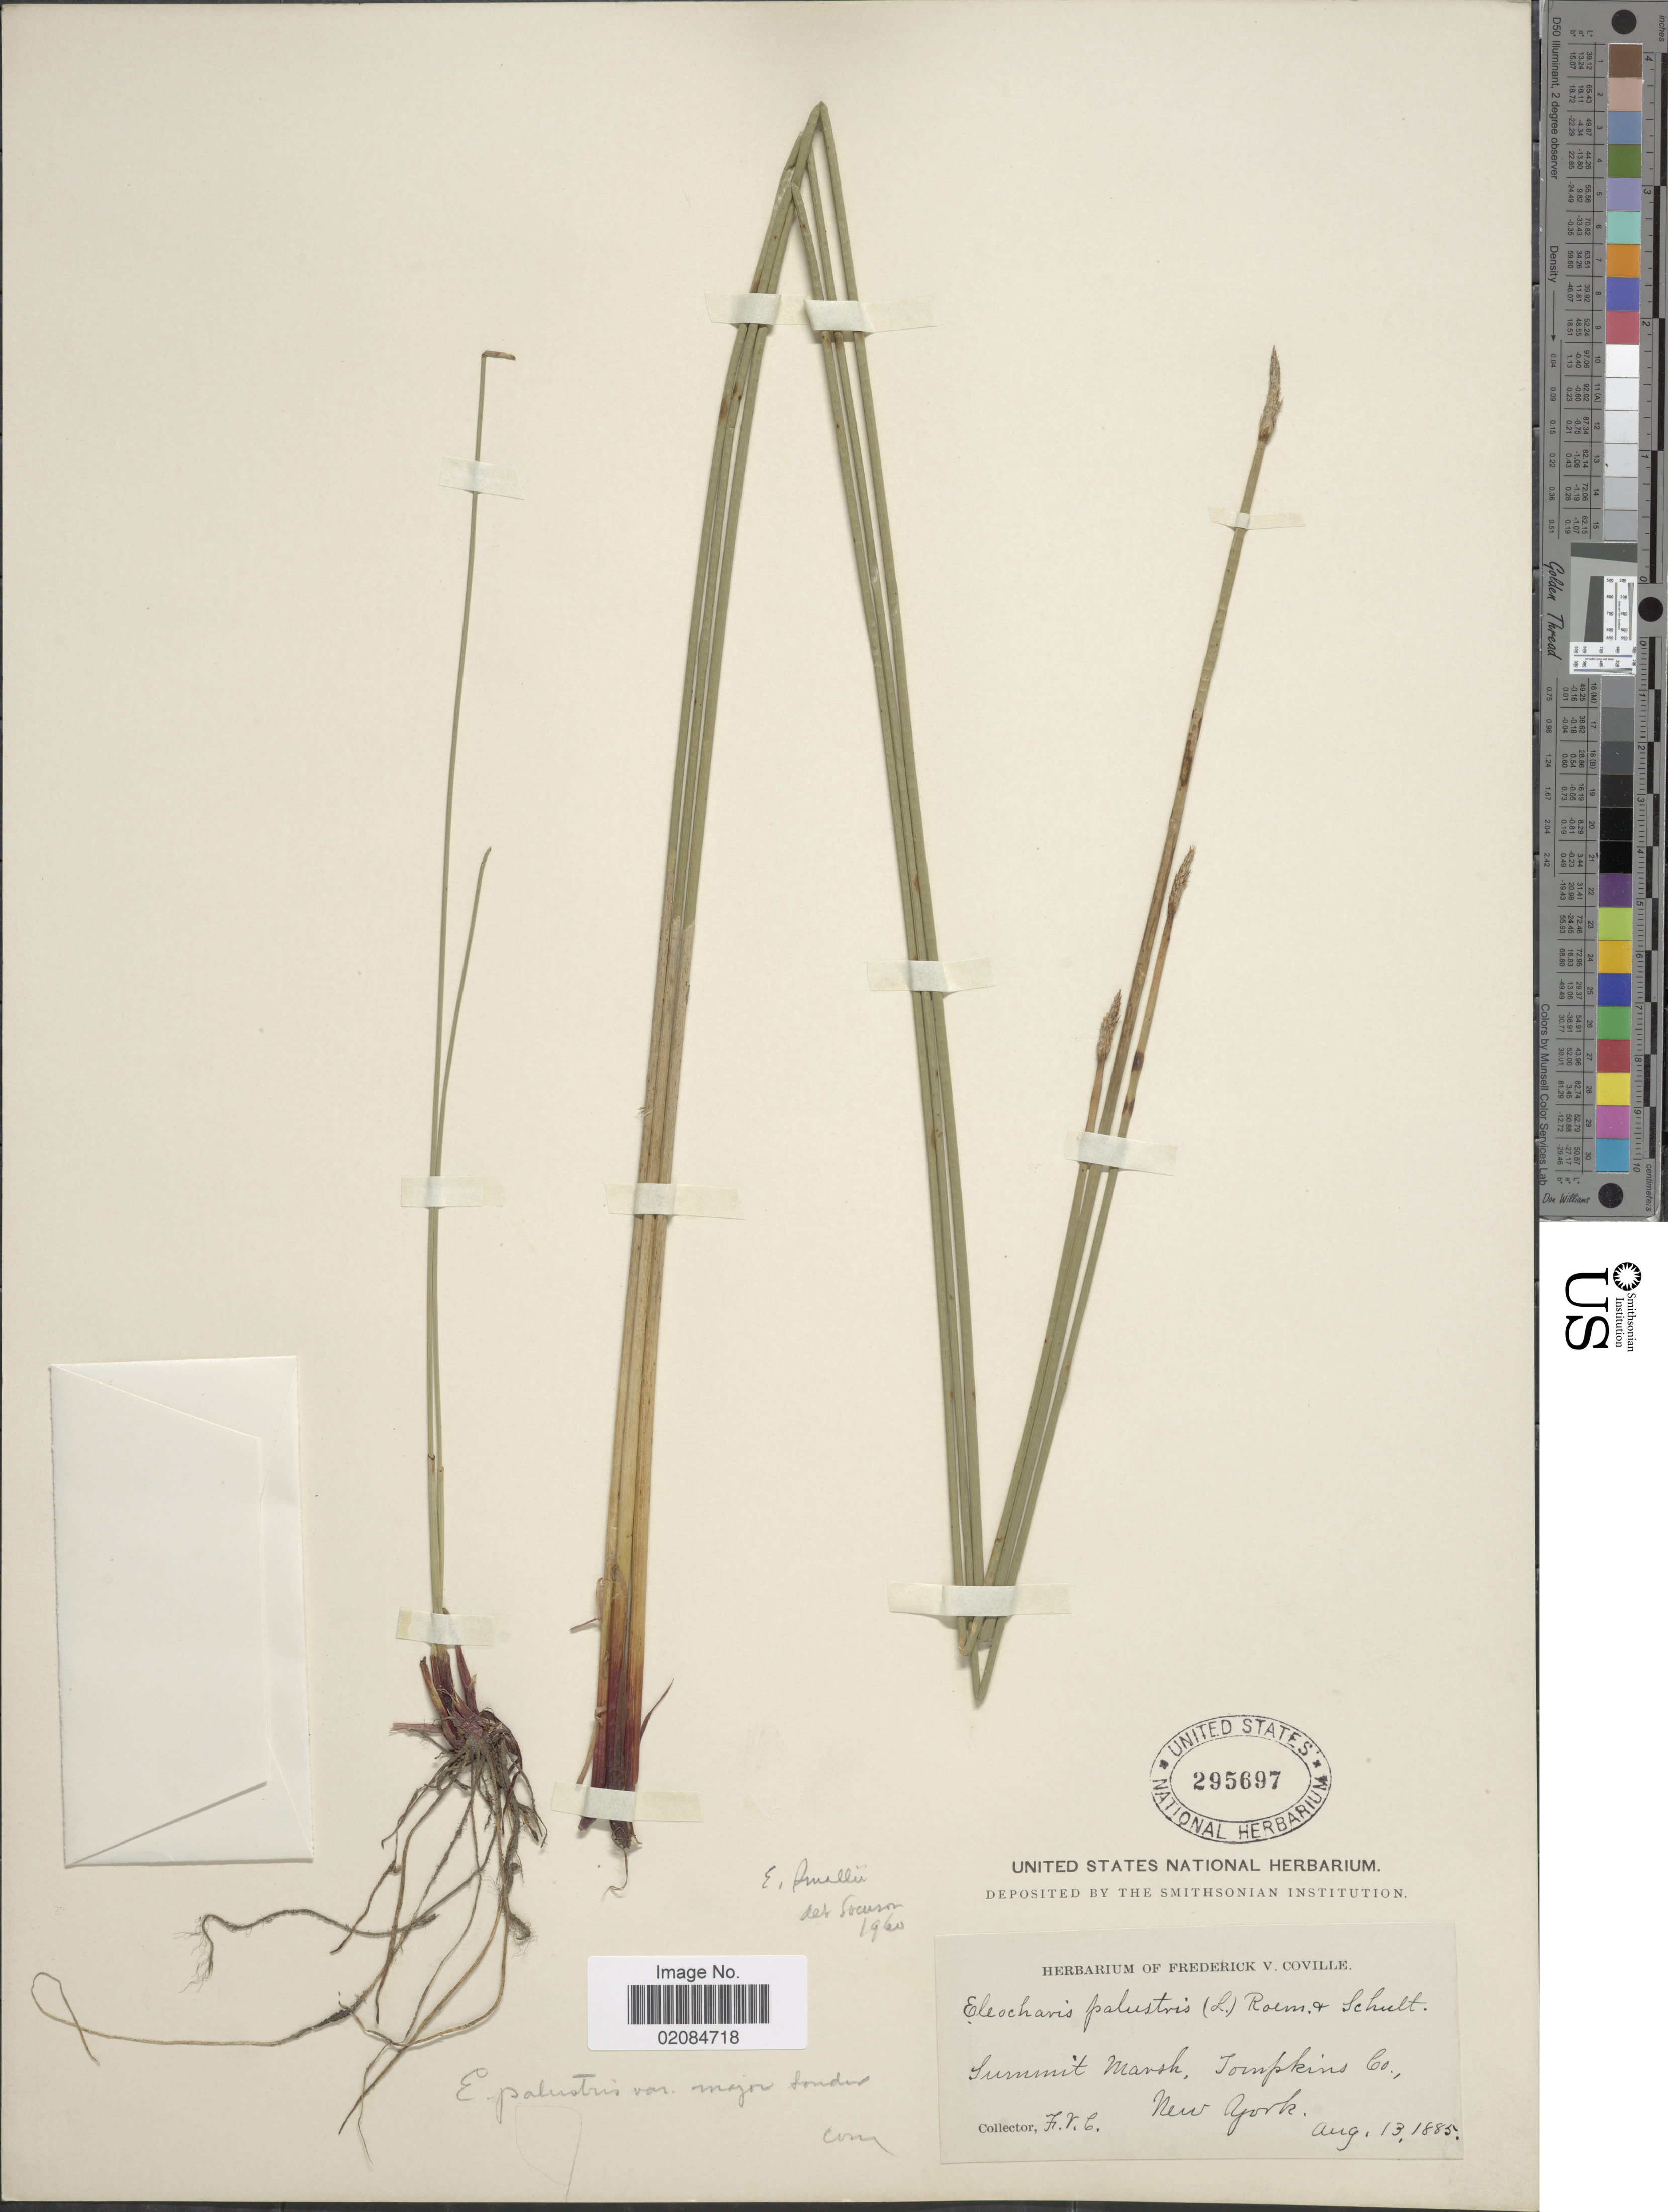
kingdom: Plantae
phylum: Tracheophyta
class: Liliopsida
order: Poales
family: Cyperaceae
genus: Eleocharis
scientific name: Eleocharis palustris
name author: (L.) Roem. & Schult.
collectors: F. V. Coville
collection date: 1885-08-13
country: United States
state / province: New York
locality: Summit Marsh, Tompkins Co,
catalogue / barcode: US 295697